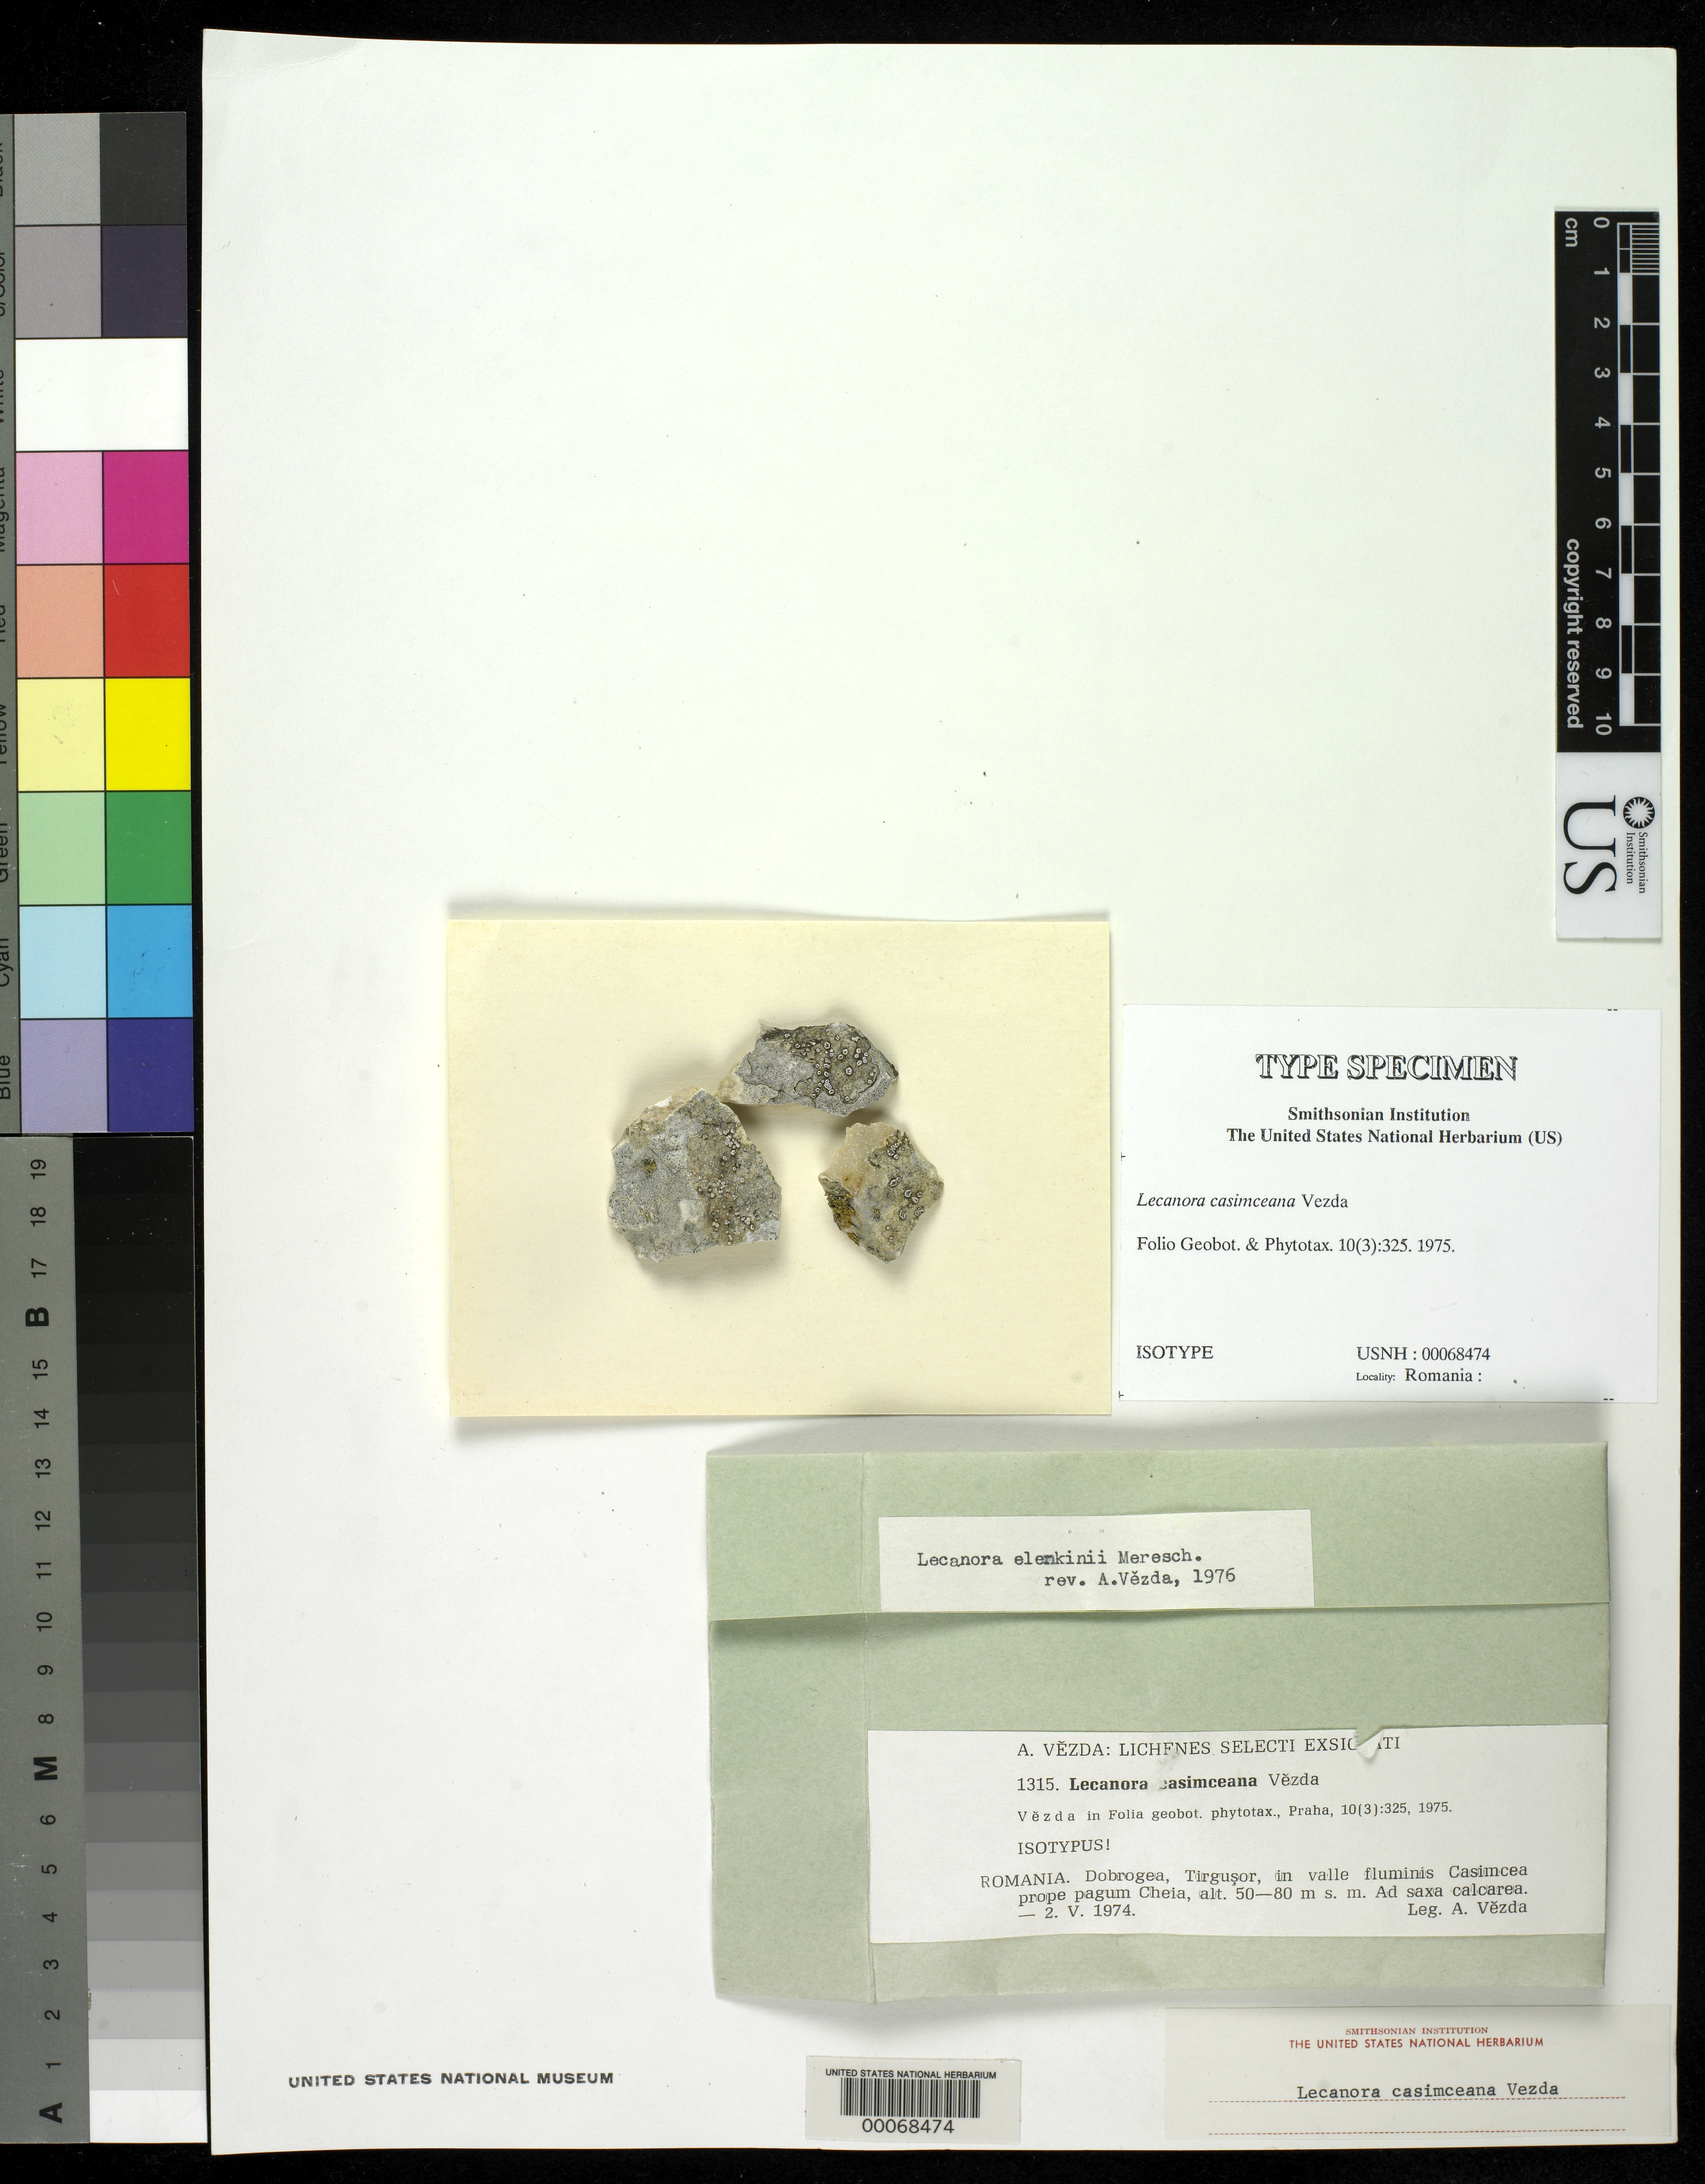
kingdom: Fungi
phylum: Ascomycota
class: Lecanoromycetes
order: Lecanorales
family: Lecanoraceae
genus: Lecanora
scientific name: Lecanora casimceana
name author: Vezda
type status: Isotype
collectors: A. Vezda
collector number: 1315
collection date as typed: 02 May 1974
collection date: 1974-05-02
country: Romania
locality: Dobrogea Tigusor in valle fluminis Casimcea prope pagum Cheia. [Dobrogea Tigusor in the valley of Casimcea River near village of Cheia?].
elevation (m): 50